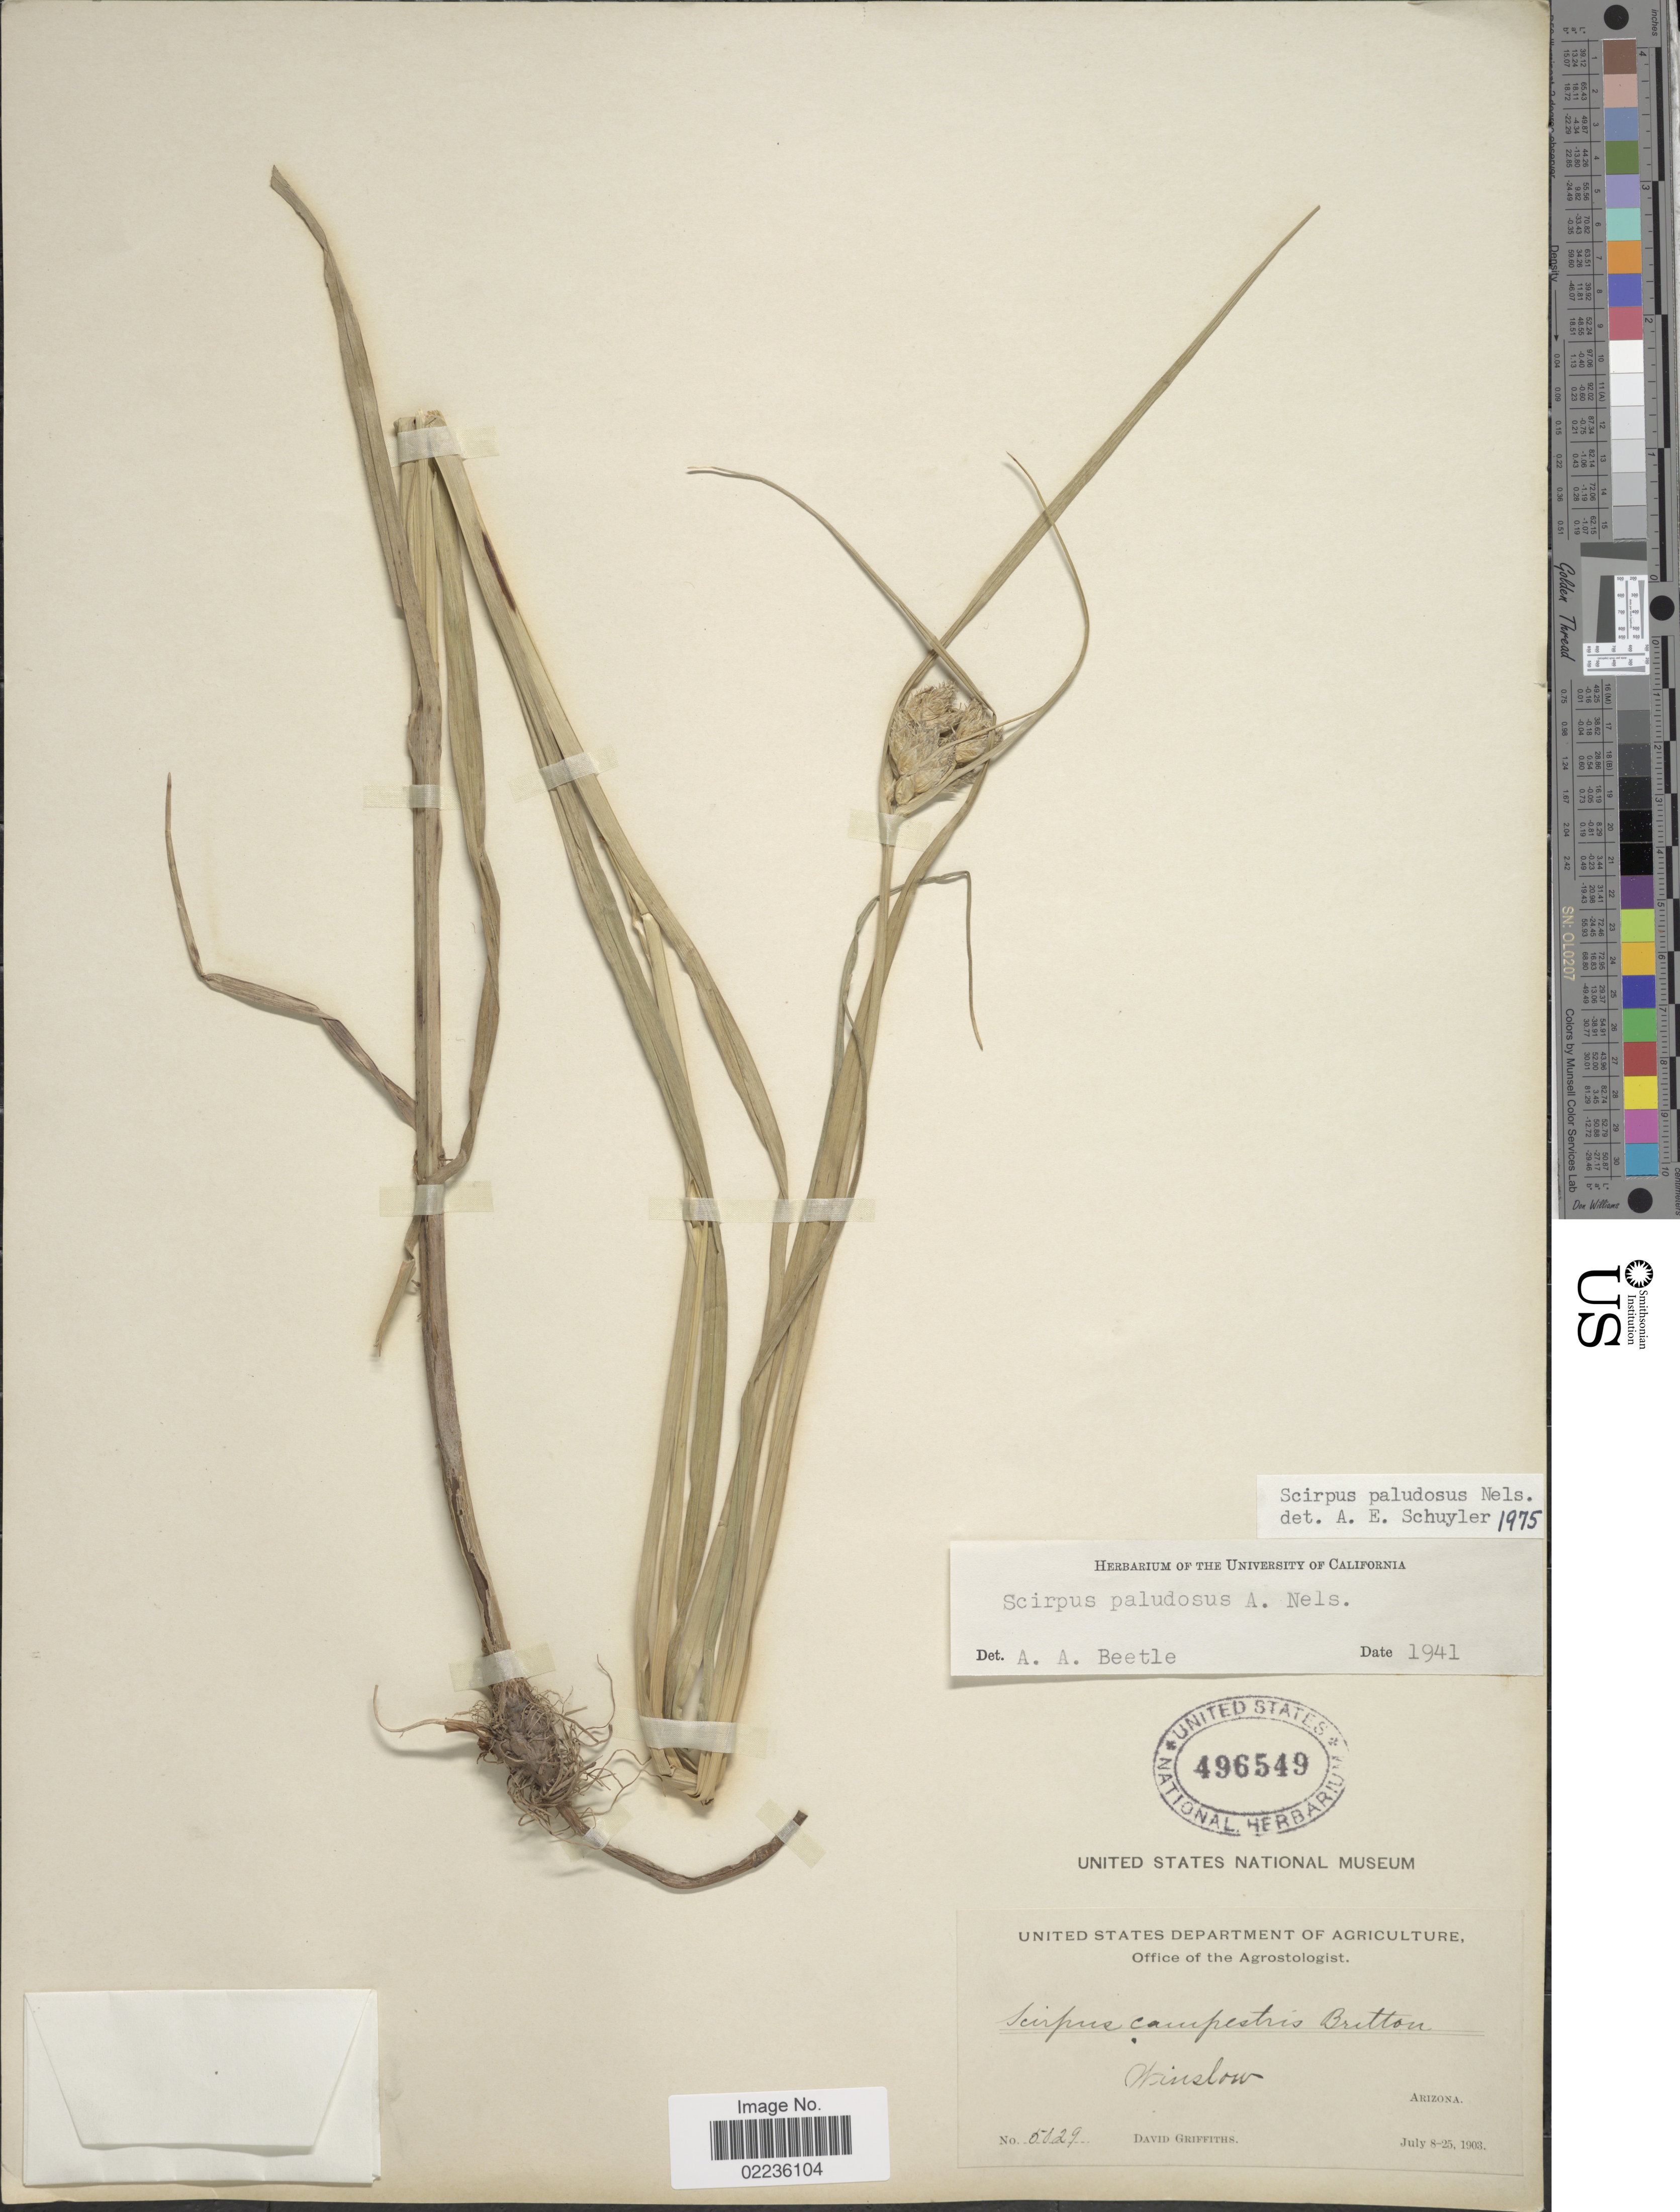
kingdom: Plantae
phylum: Tracheophyta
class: Liliopsida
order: Poales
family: Cyperaceae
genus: Bolboschoenus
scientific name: Bolboschoenus maritimus subsp. paludosus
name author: (A. Nelson) T. Koyama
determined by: Strong, M. T., (US), Smithsonian Institution - National Museum of Natural History (UNITED STATES)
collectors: D. Griffiths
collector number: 5029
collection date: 1903-07-08/1903-07-25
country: United States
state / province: Arizona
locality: Winslow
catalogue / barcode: US 496549